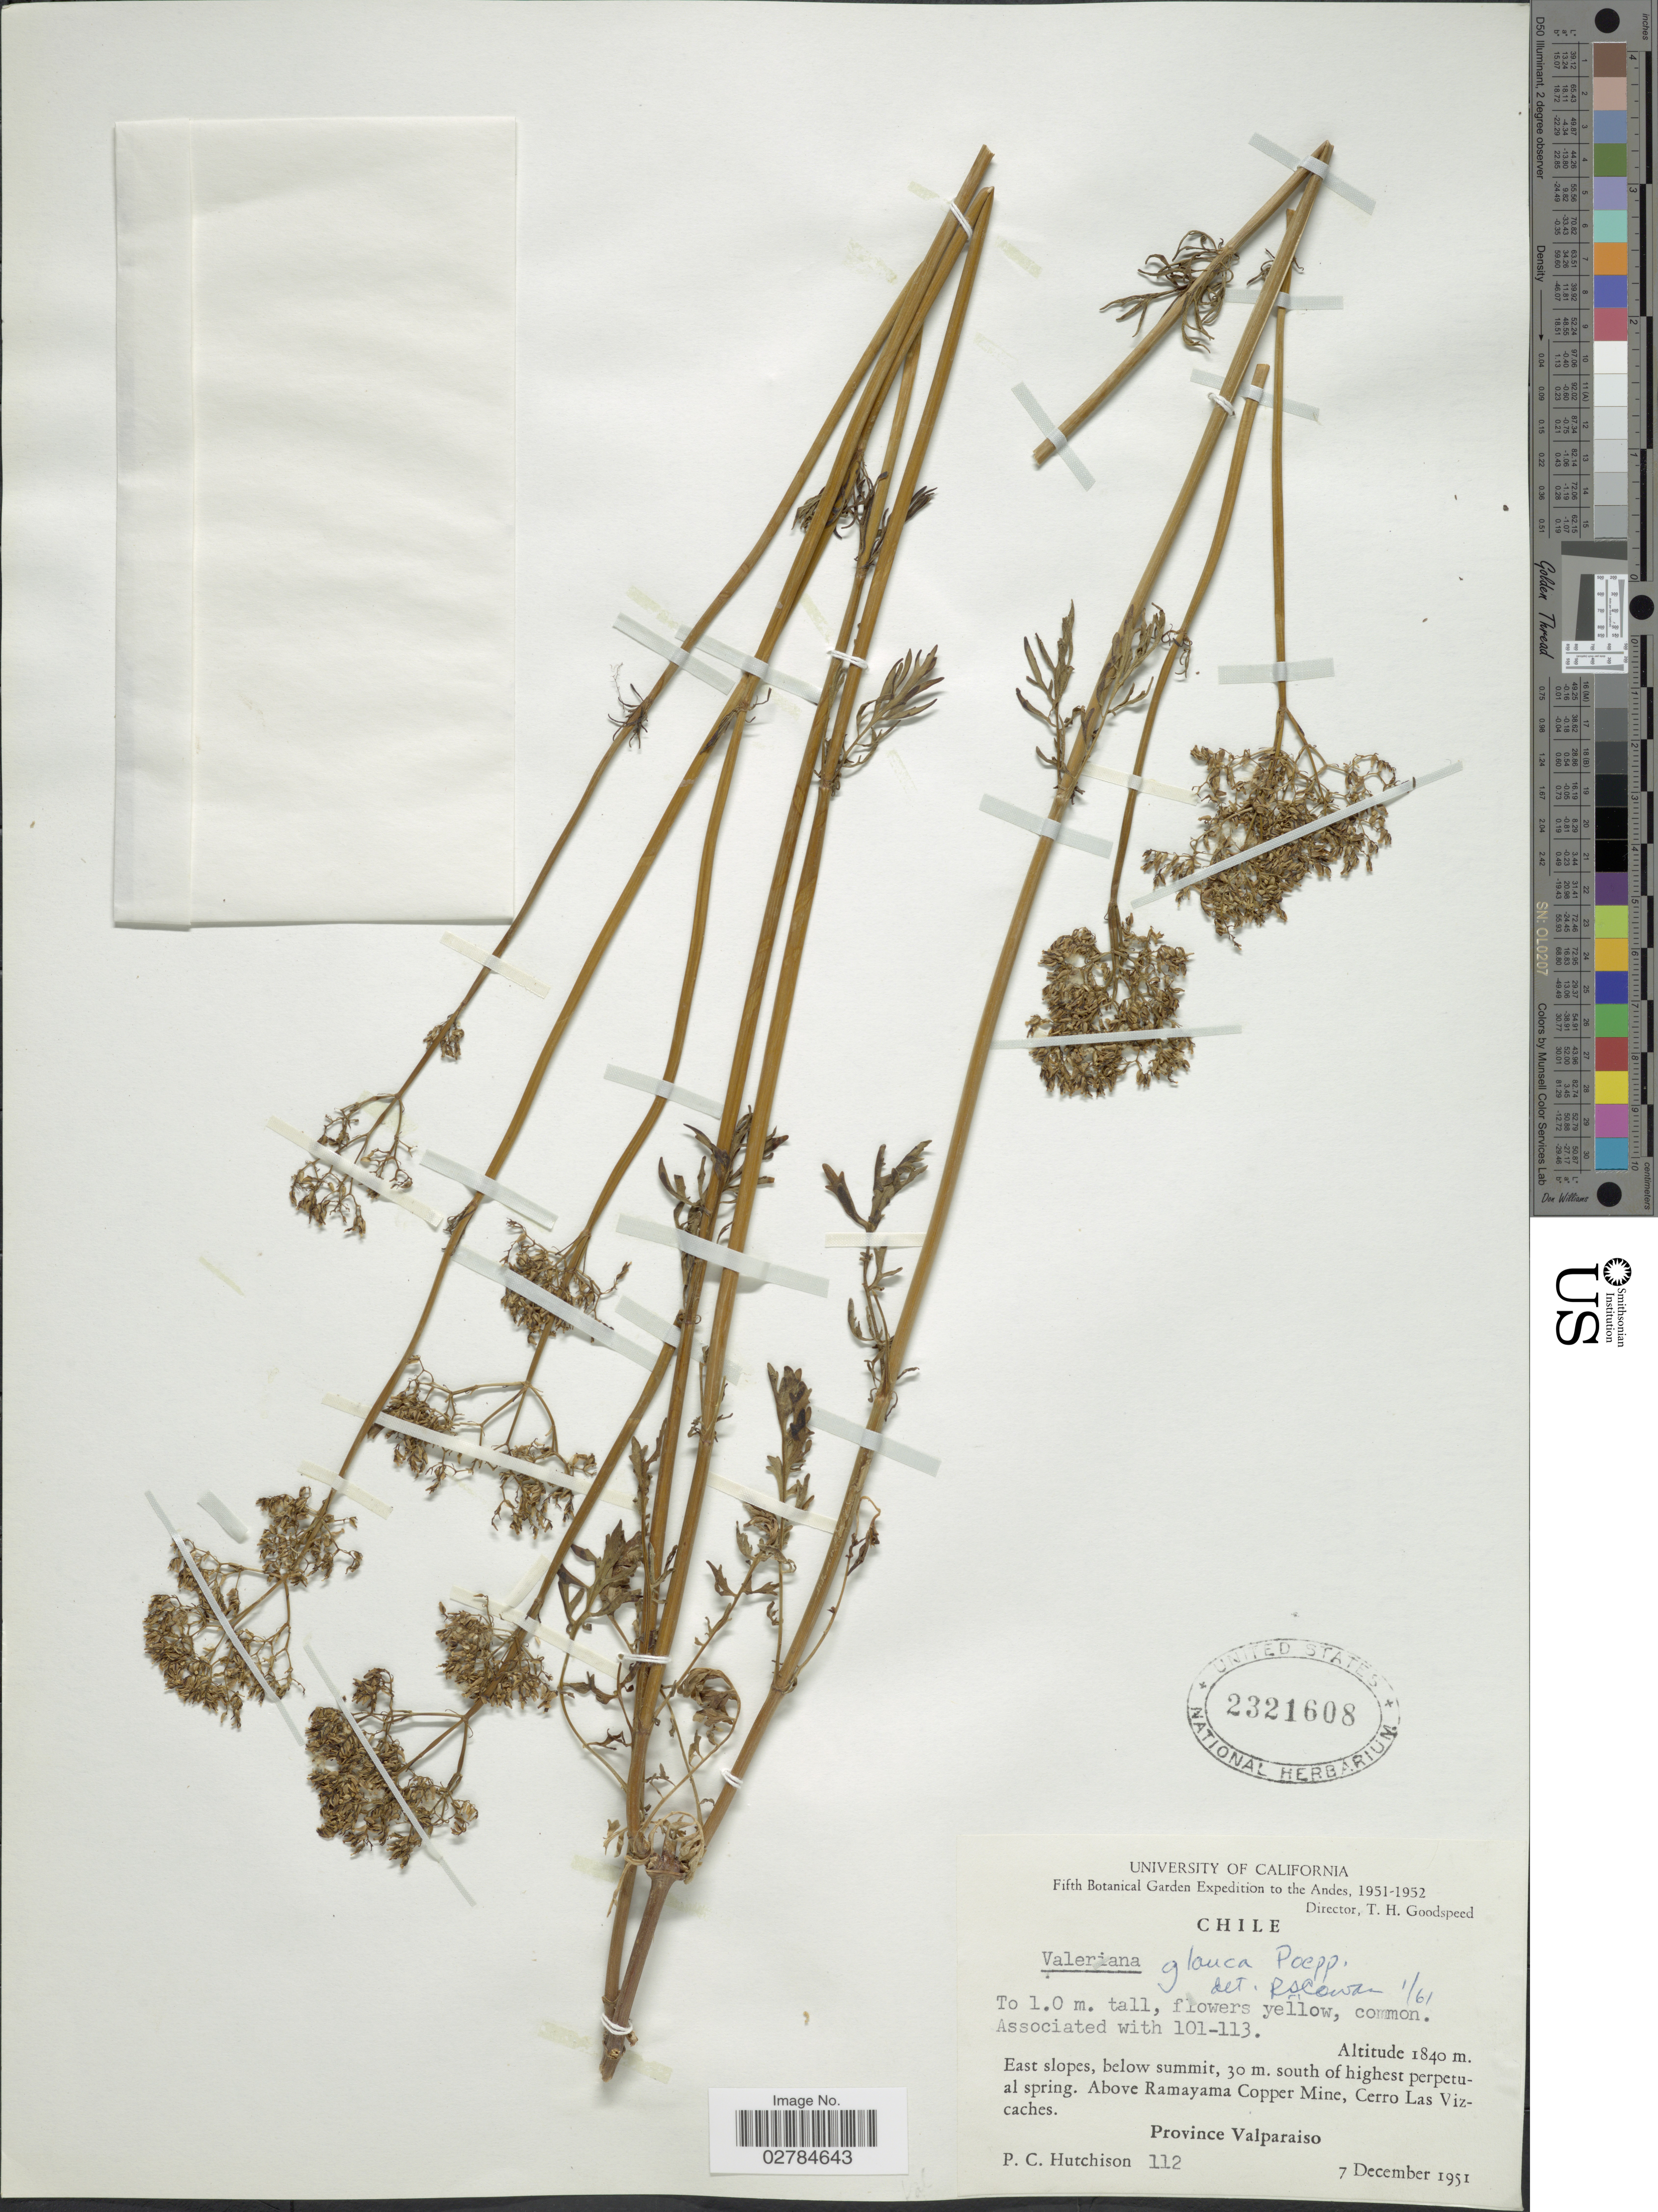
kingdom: Plantae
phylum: Tracheophyta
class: Magnoliopsida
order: Dipsacales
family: Caprifoliaceae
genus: Valeriana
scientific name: Valeriana glauca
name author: Poepp. ex DC.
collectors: P. C. Hutchison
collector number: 112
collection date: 1951-12-07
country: Chile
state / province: Valparaíso (V)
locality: Andes. East slopes, below summit, 30 m. south of highest perpetual spring. Above Ramayama Copper Mine, Cerro Las Vizcaches. Province Valparaiso.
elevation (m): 1840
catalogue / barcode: US 2321608